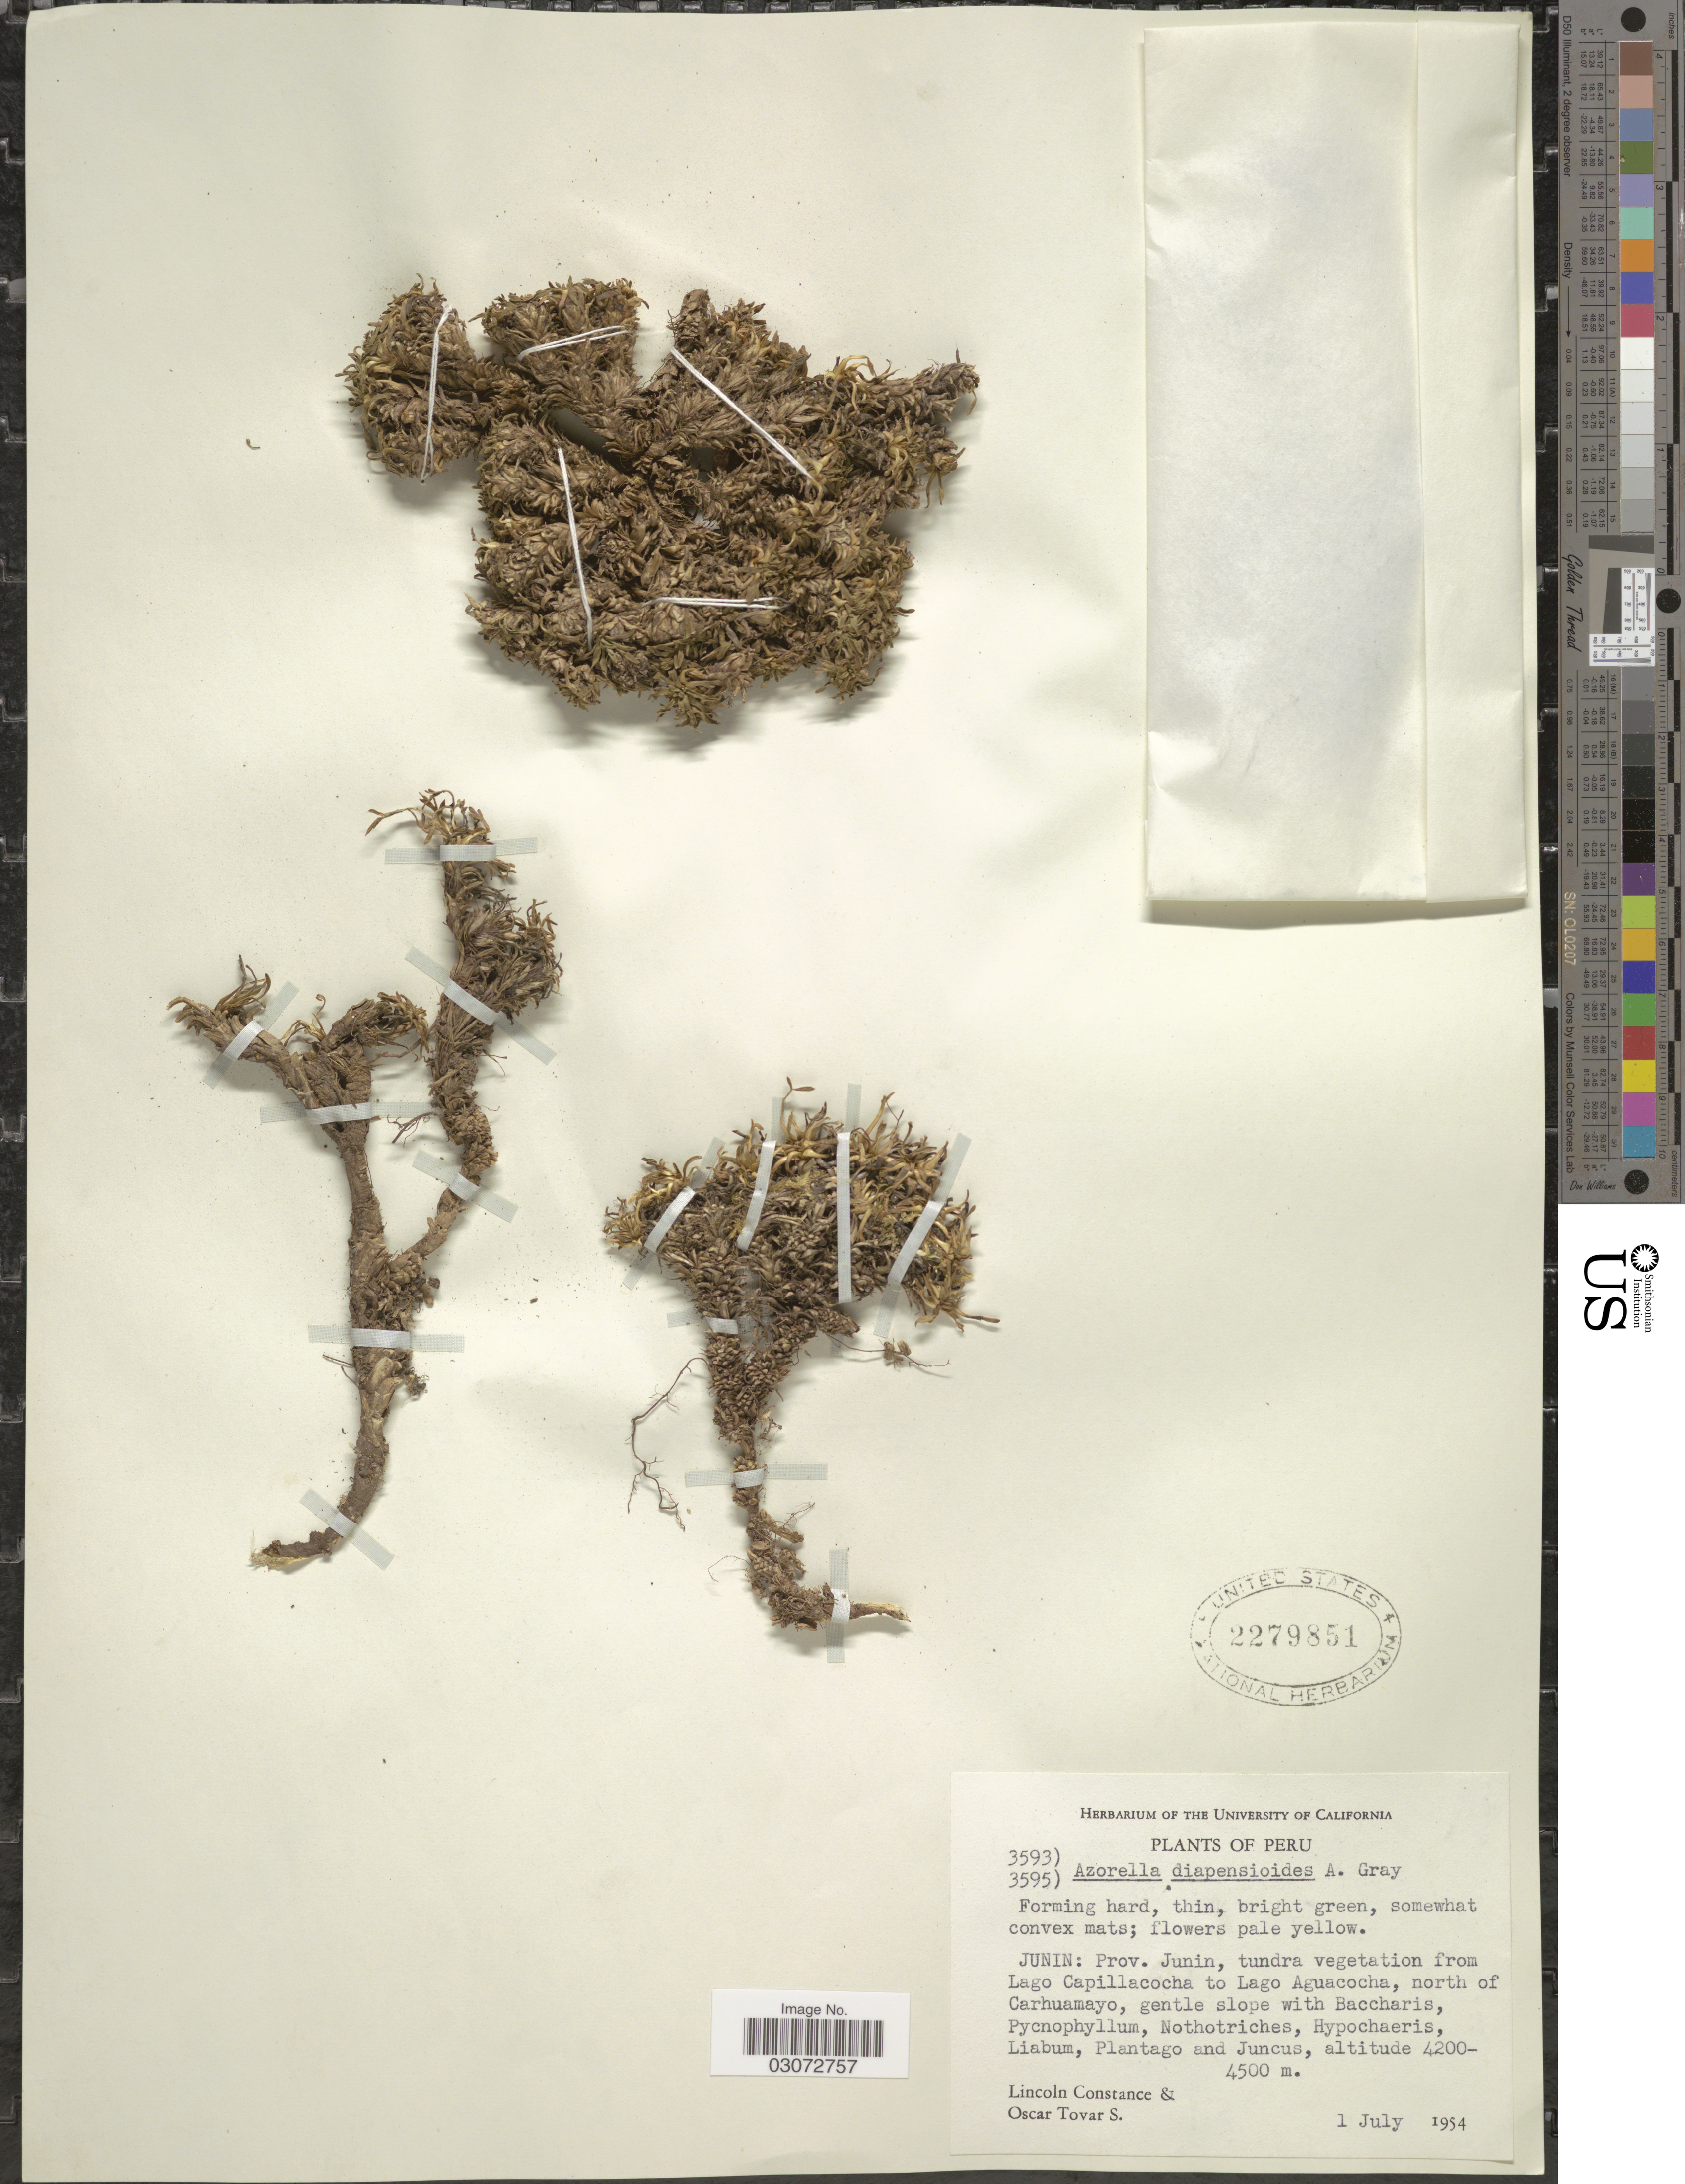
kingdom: Plantae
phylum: Tracheophyta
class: Magnoliopsida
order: Apiales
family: Apiaceae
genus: Azorella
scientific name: Azorella diapensioides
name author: A. Gray in Wilkes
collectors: L. Constance & Ó. Tovar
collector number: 3593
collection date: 1954-07-01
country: Peru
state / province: Junín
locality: Tundra vegetation from Lago Capillacocha to Lago Aguacocha, north of Carhuamayo.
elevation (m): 4500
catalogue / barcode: US 2279851